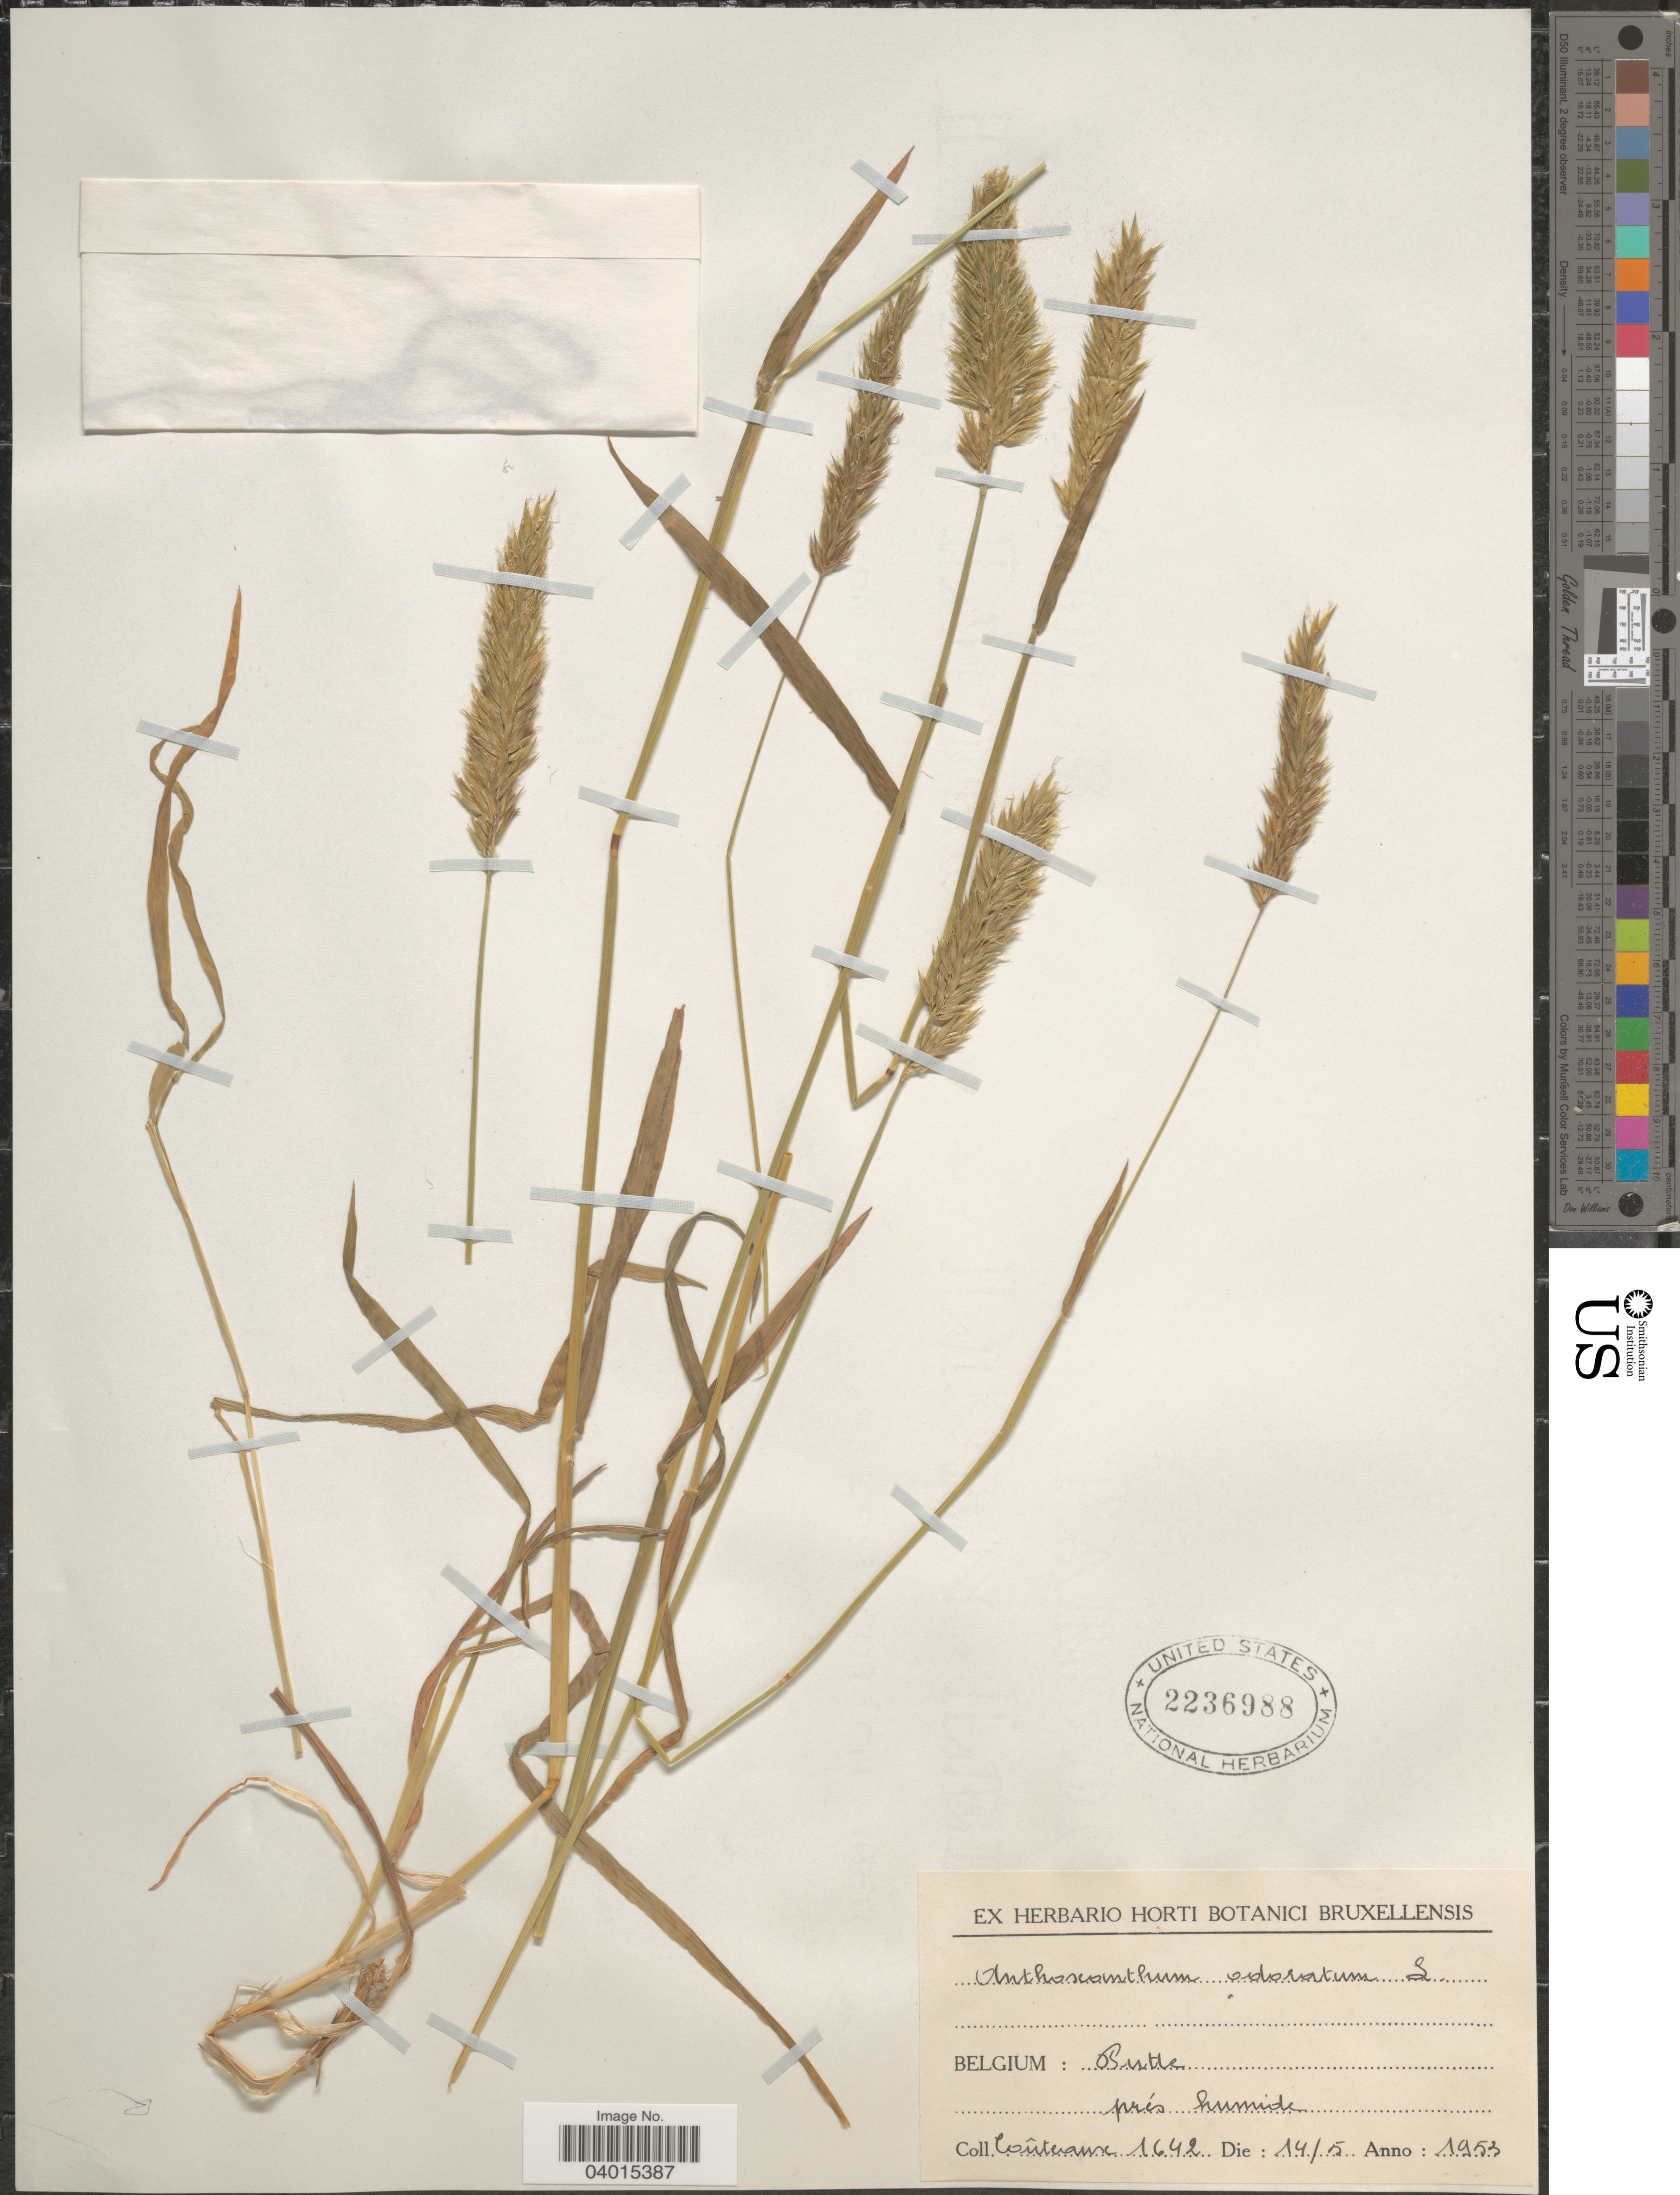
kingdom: Plantae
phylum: Tracheophyta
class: Liliopsida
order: Poales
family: Poaceae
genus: Anthoxanthum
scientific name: Anthoxanthum odoratum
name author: L.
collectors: -. Couteaux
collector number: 1642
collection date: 1953-05-14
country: Belgium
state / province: Brussels, Capital District of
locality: Belgium: Butte.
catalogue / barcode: US 2236988